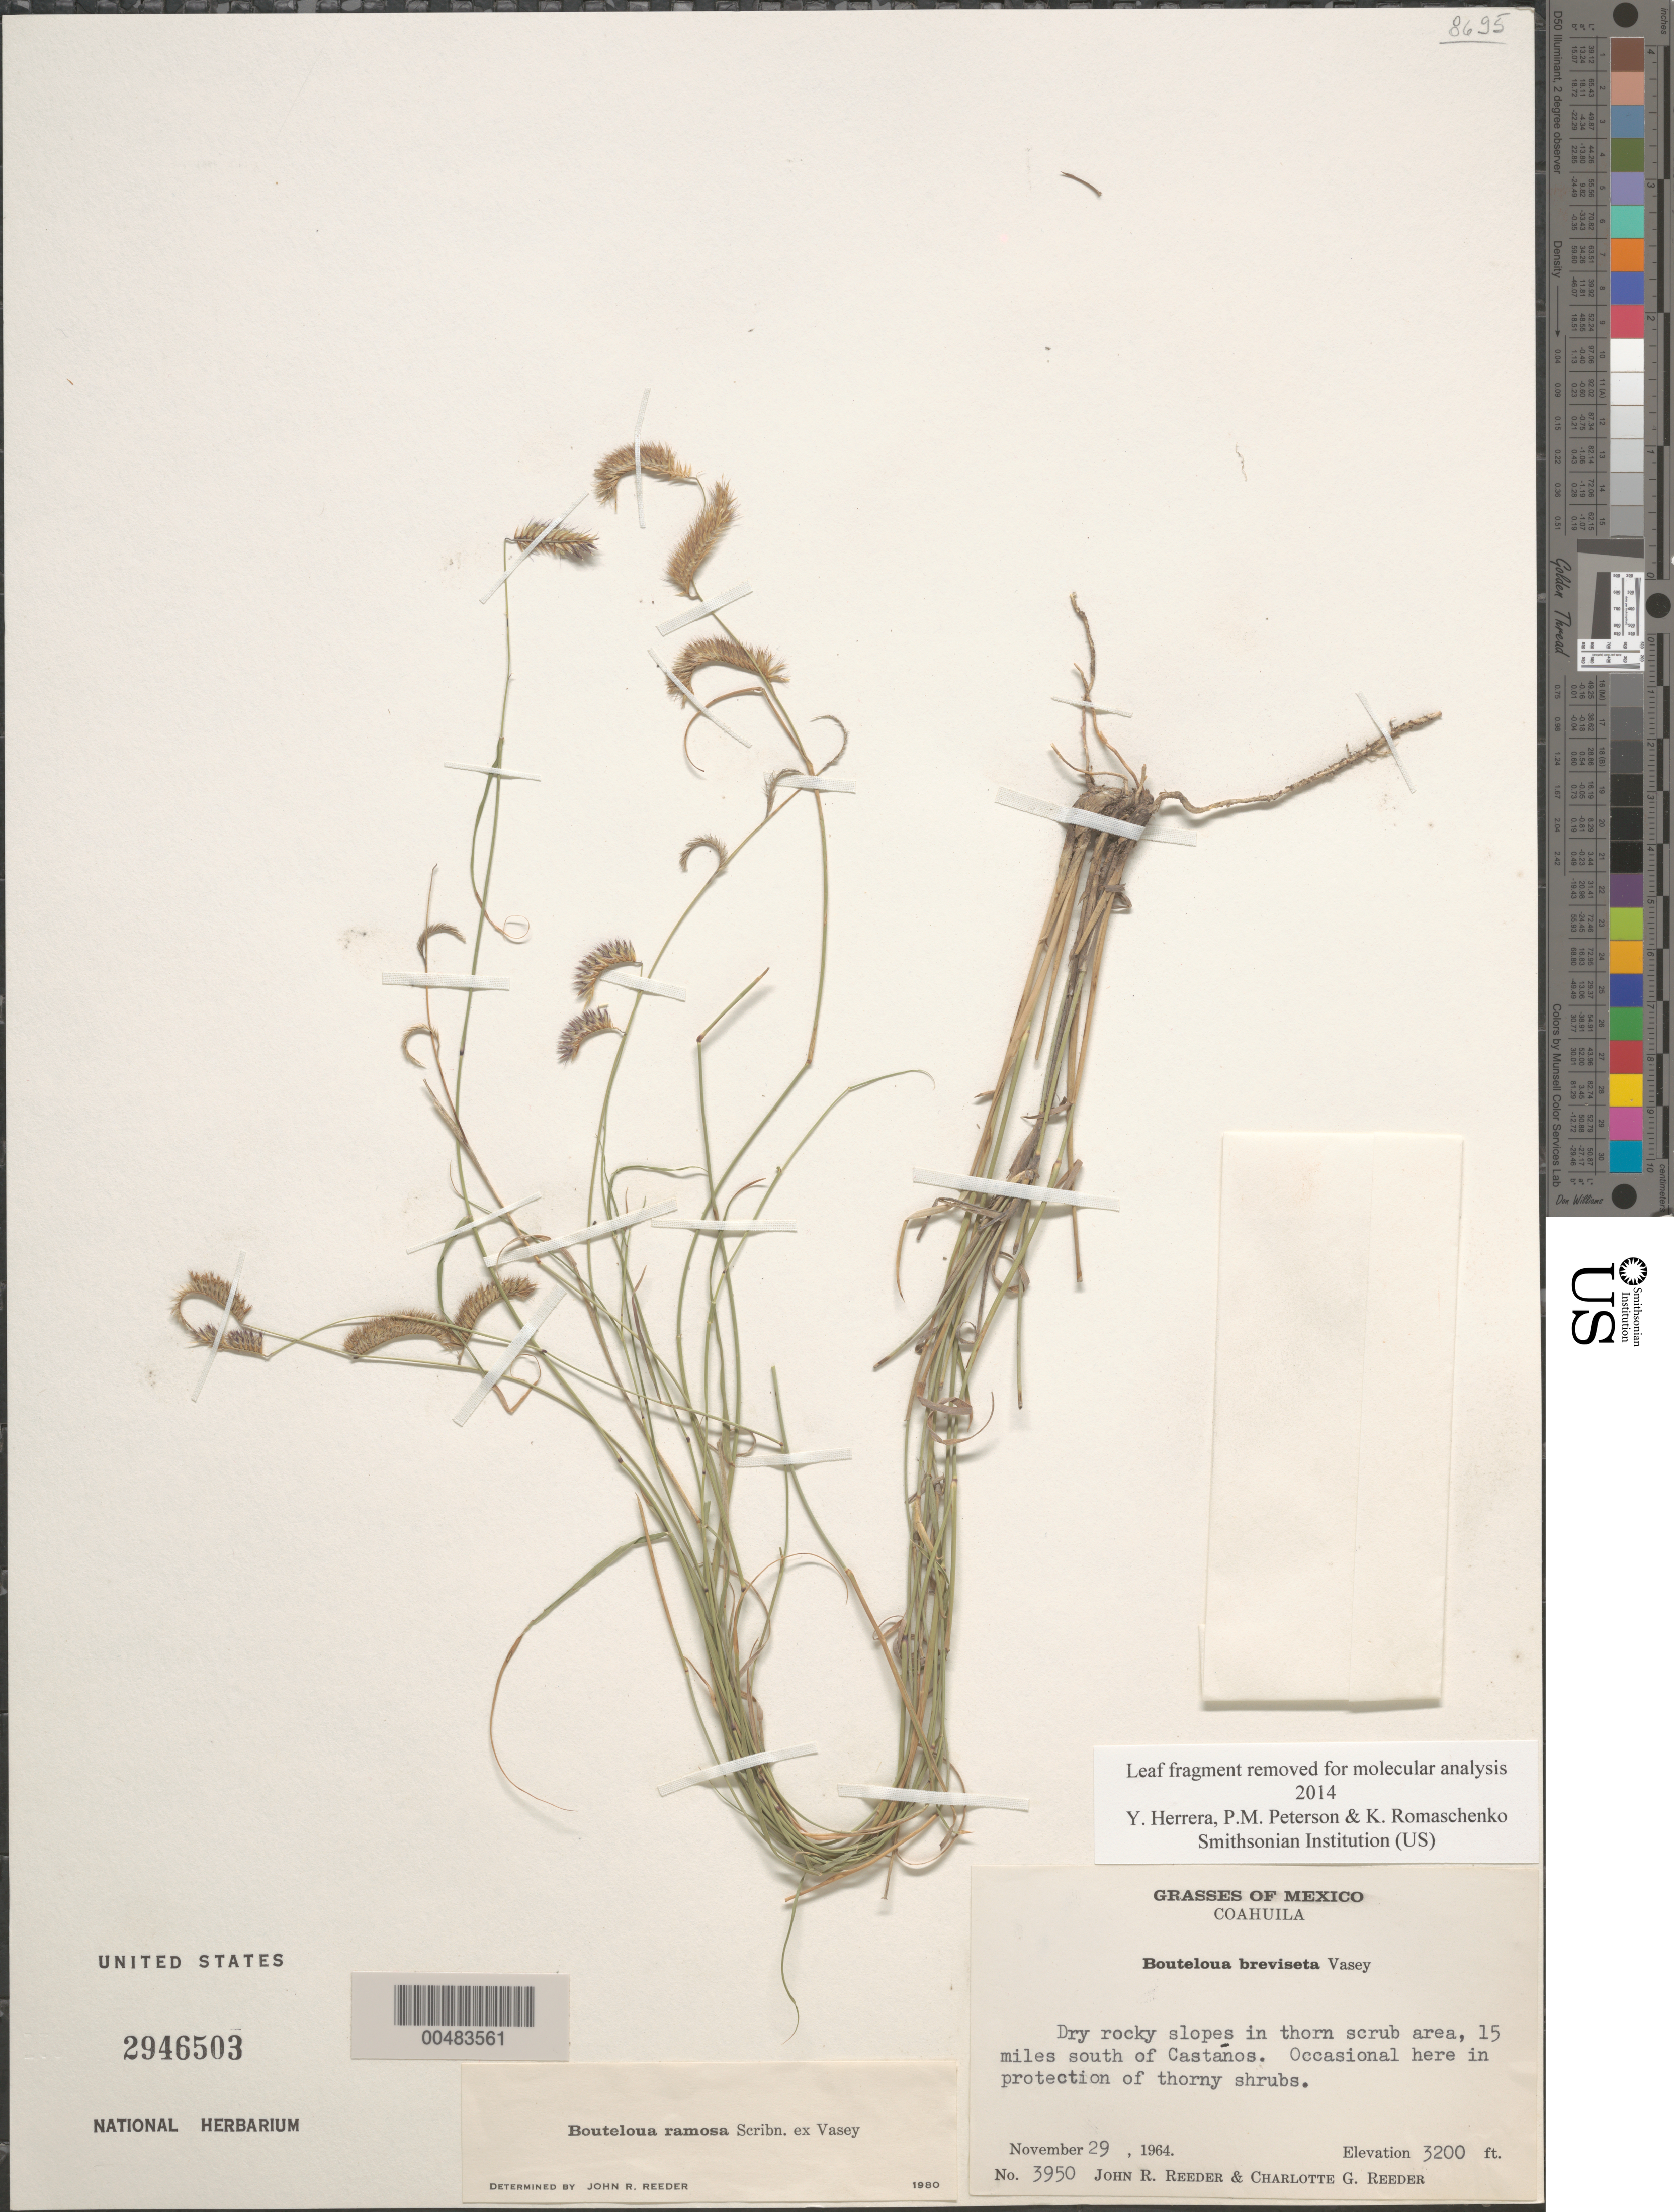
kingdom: Plantae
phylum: Tracheophyta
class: Liliopsida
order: Poales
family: Poaceae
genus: Bouteloua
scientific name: Bouteloua ramosa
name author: Scribn. ex Vasey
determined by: Reeder, J. R., (UNITED STATES)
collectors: J. R. Reeder & C. G. Reeder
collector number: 3950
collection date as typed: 29 Nov 1964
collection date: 1964-11-29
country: Mexico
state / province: Coahuila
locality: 15 mi S of Castaños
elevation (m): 975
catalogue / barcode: US 2946503